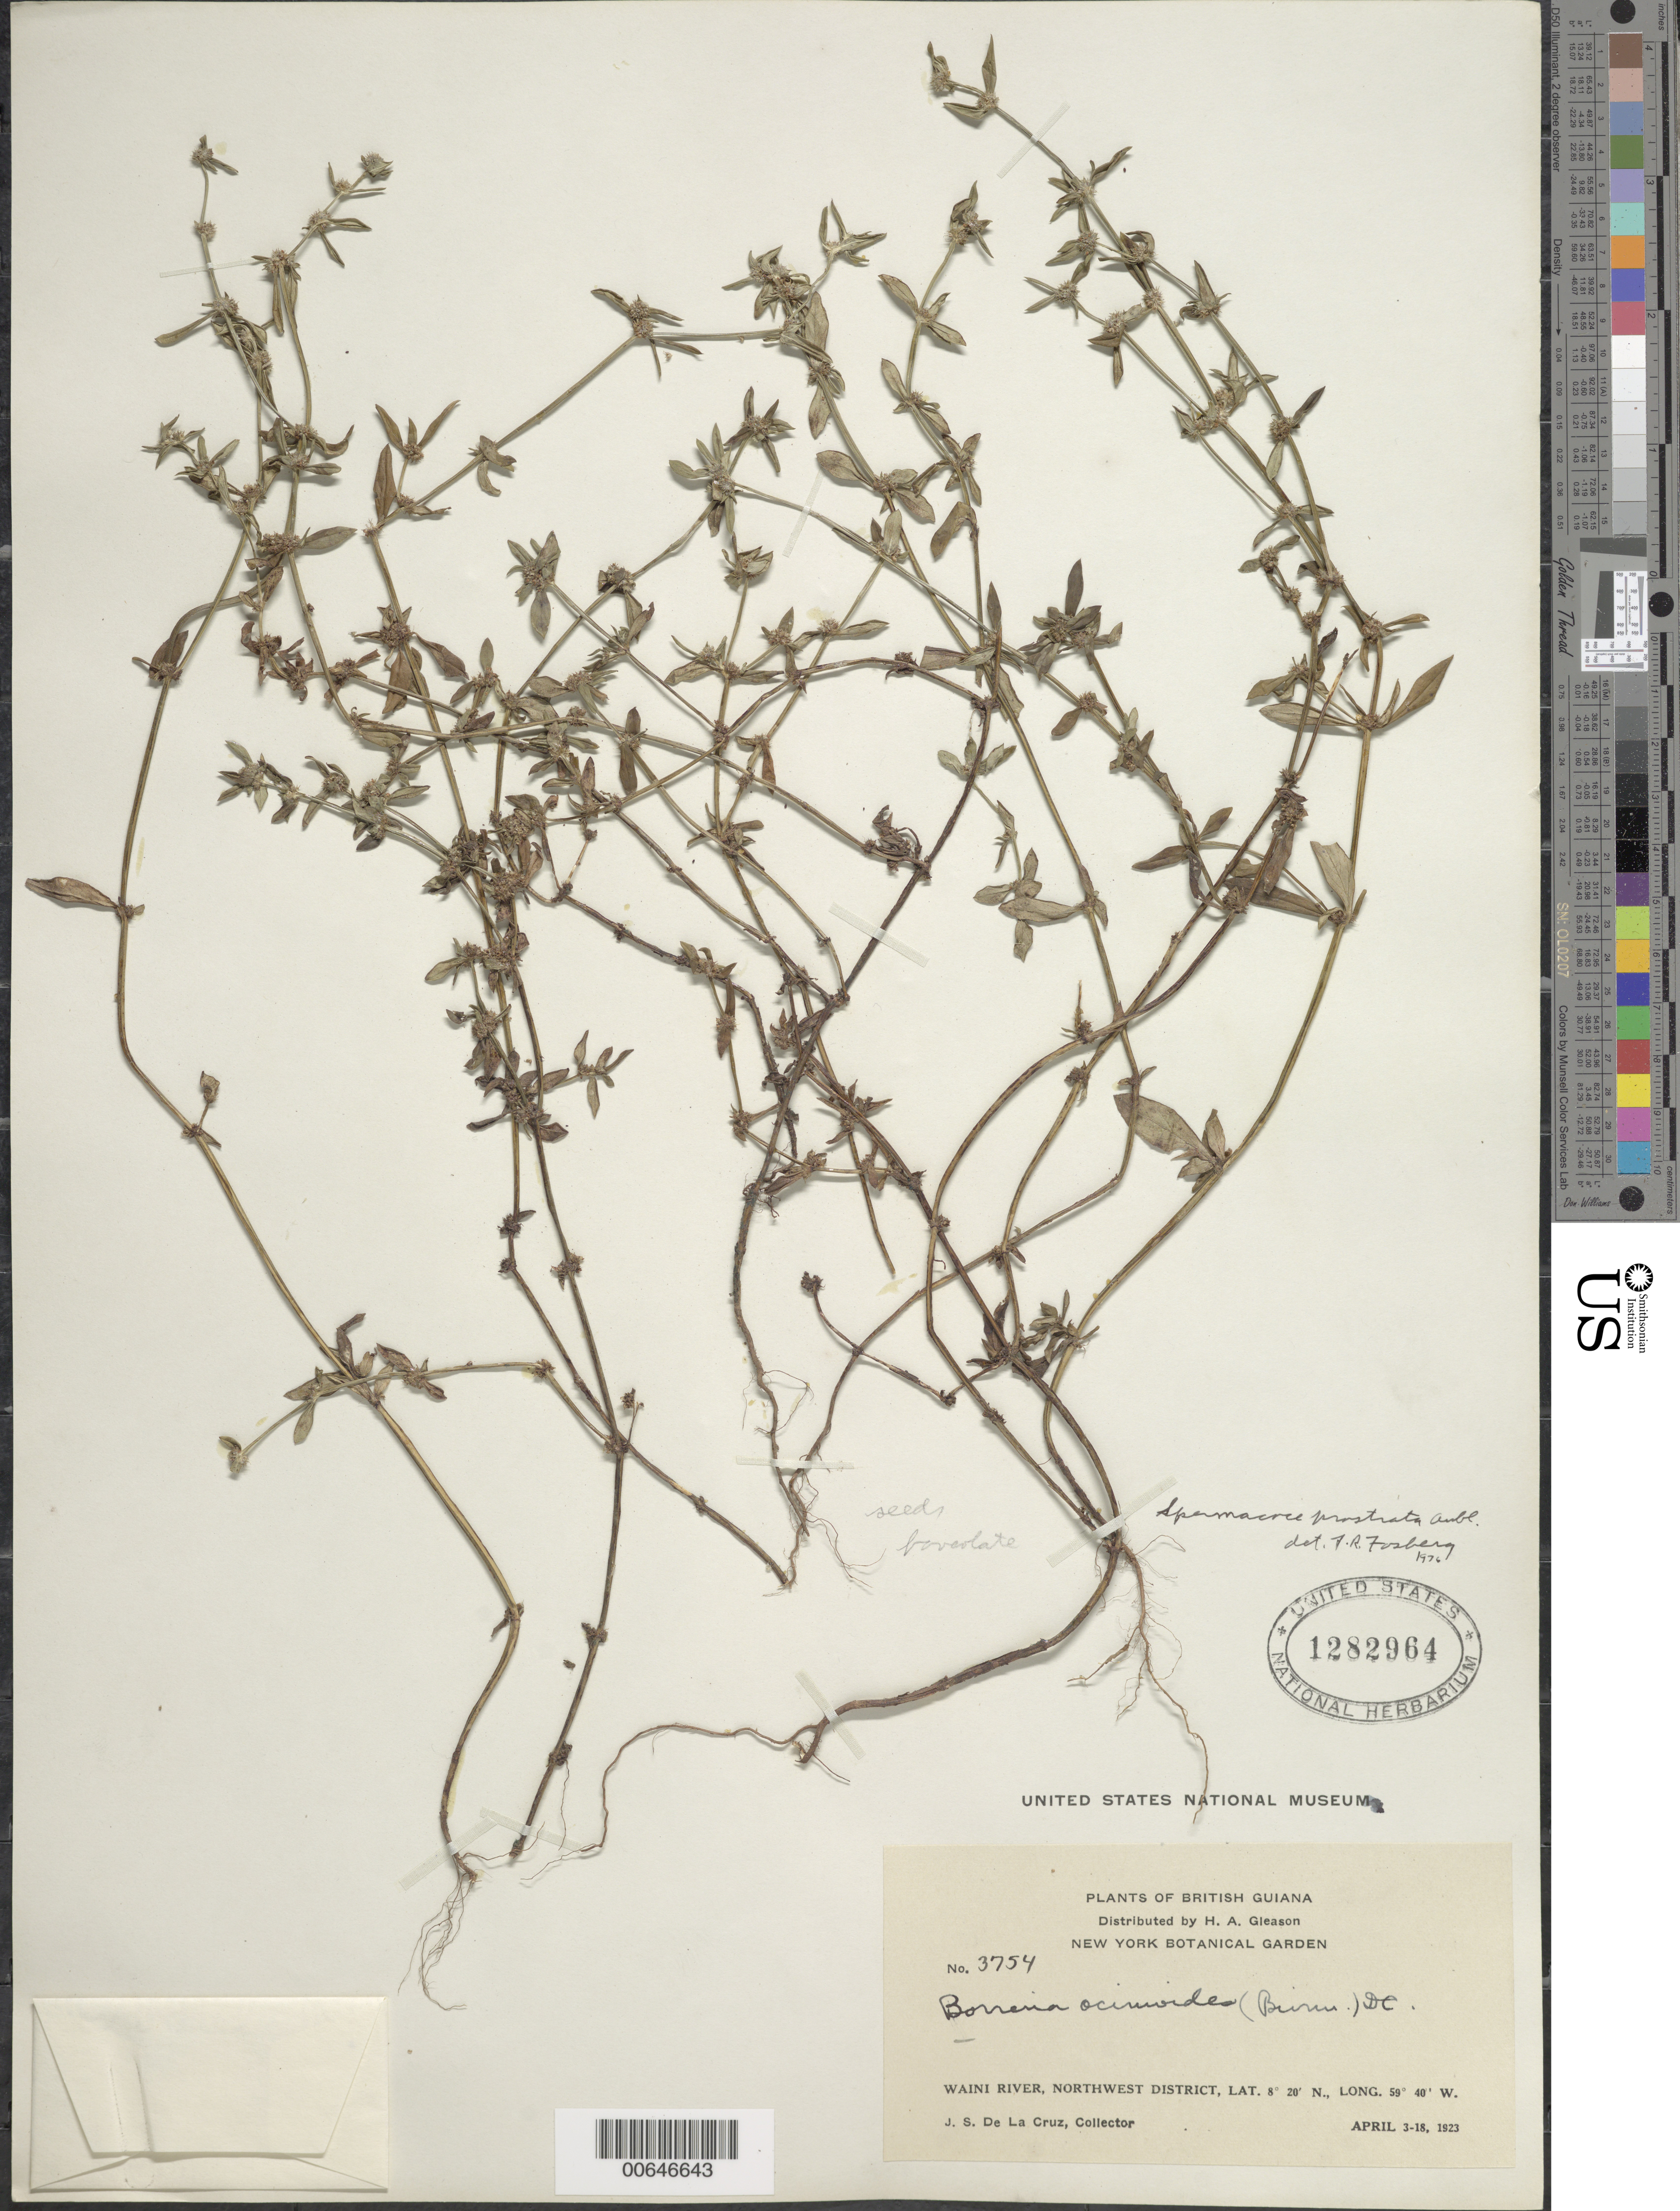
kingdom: Plantae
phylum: Tracheophyta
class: Magnoliopsida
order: Gentianales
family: Rubiaceae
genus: Borreria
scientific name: Borreria prostrata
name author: (Aubl.) Miq.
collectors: J. S. de la Cruz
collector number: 3754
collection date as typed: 3-Apr-23 to 18-Apr-23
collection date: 1923-04-03/1923-04-18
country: Guyana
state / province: Barima-Waini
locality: Waini R., NW District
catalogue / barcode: US 1282964